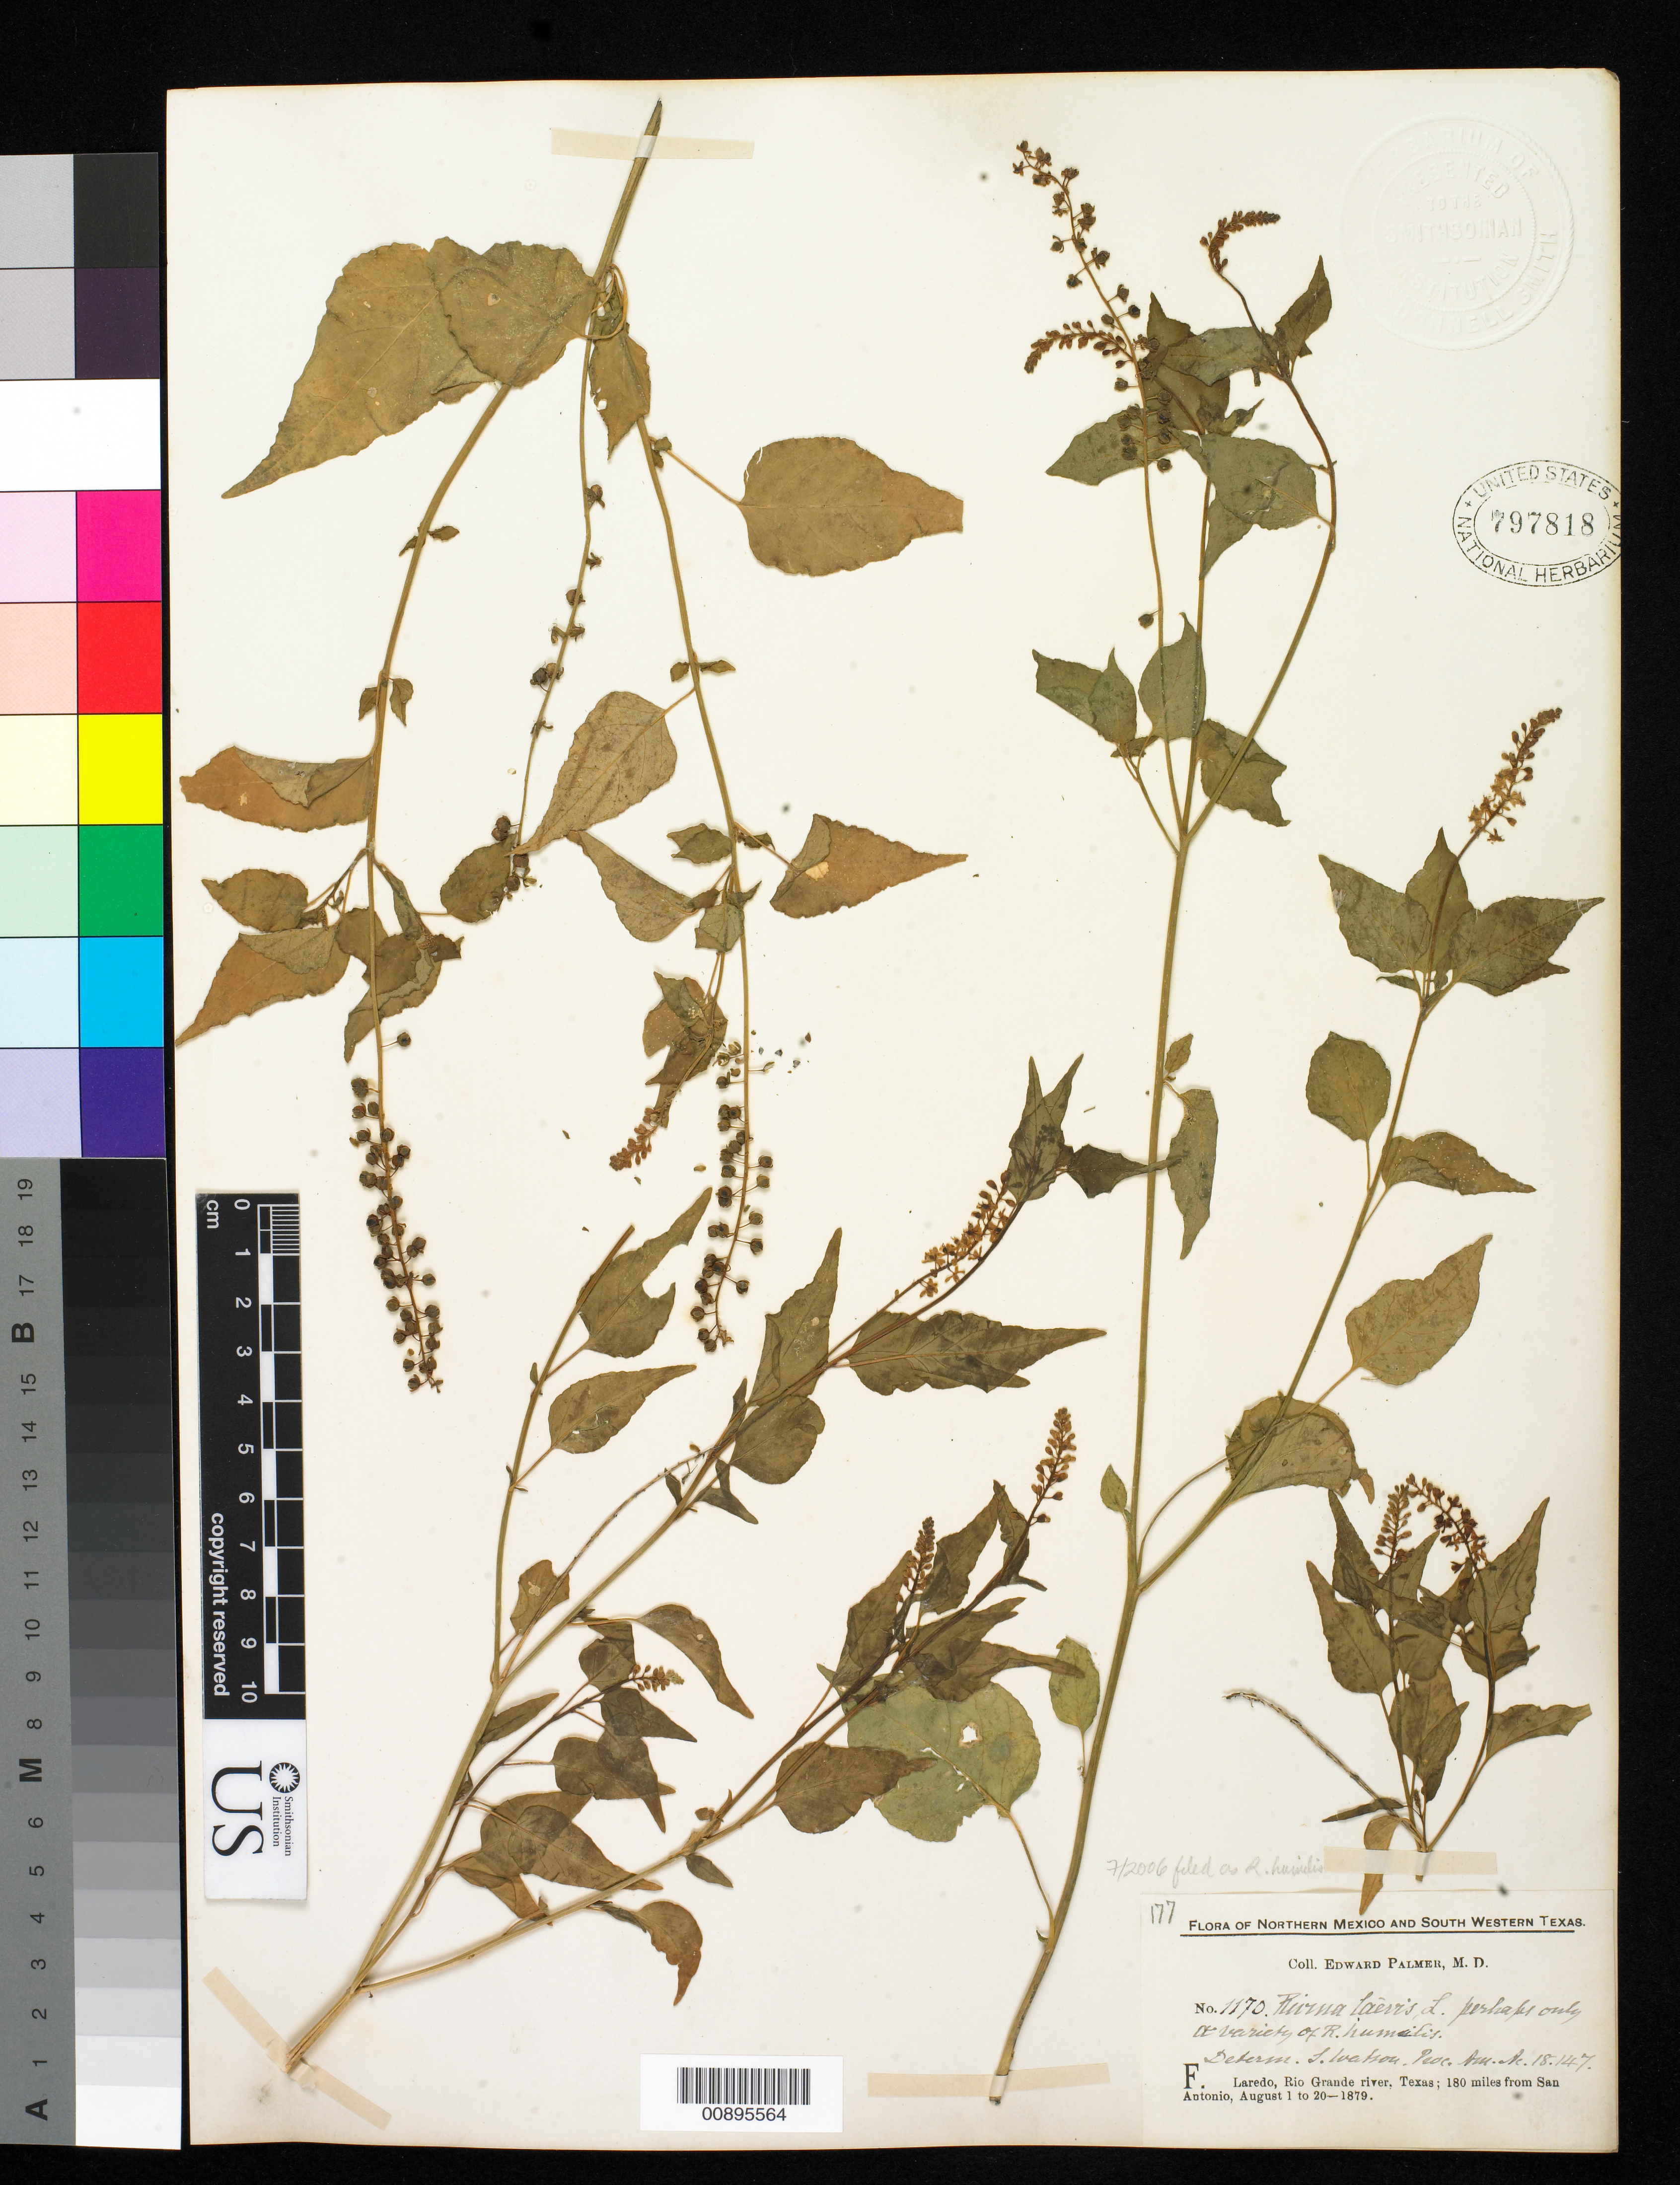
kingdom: Plantae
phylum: Tracheophyta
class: Magnoliopsida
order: Caryophyllales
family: Phytolaccaceae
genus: Rivina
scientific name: Rivina humilis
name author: L.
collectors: E. Palmer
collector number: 1170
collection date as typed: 01 Aug 1879 to 20 Aug 1879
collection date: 1879-08-01/1879-08-20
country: United States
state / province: Texas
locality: F. Laredo, Rio Grande river, Texas; 180 miles from San Antonio.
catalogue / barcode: US 797818